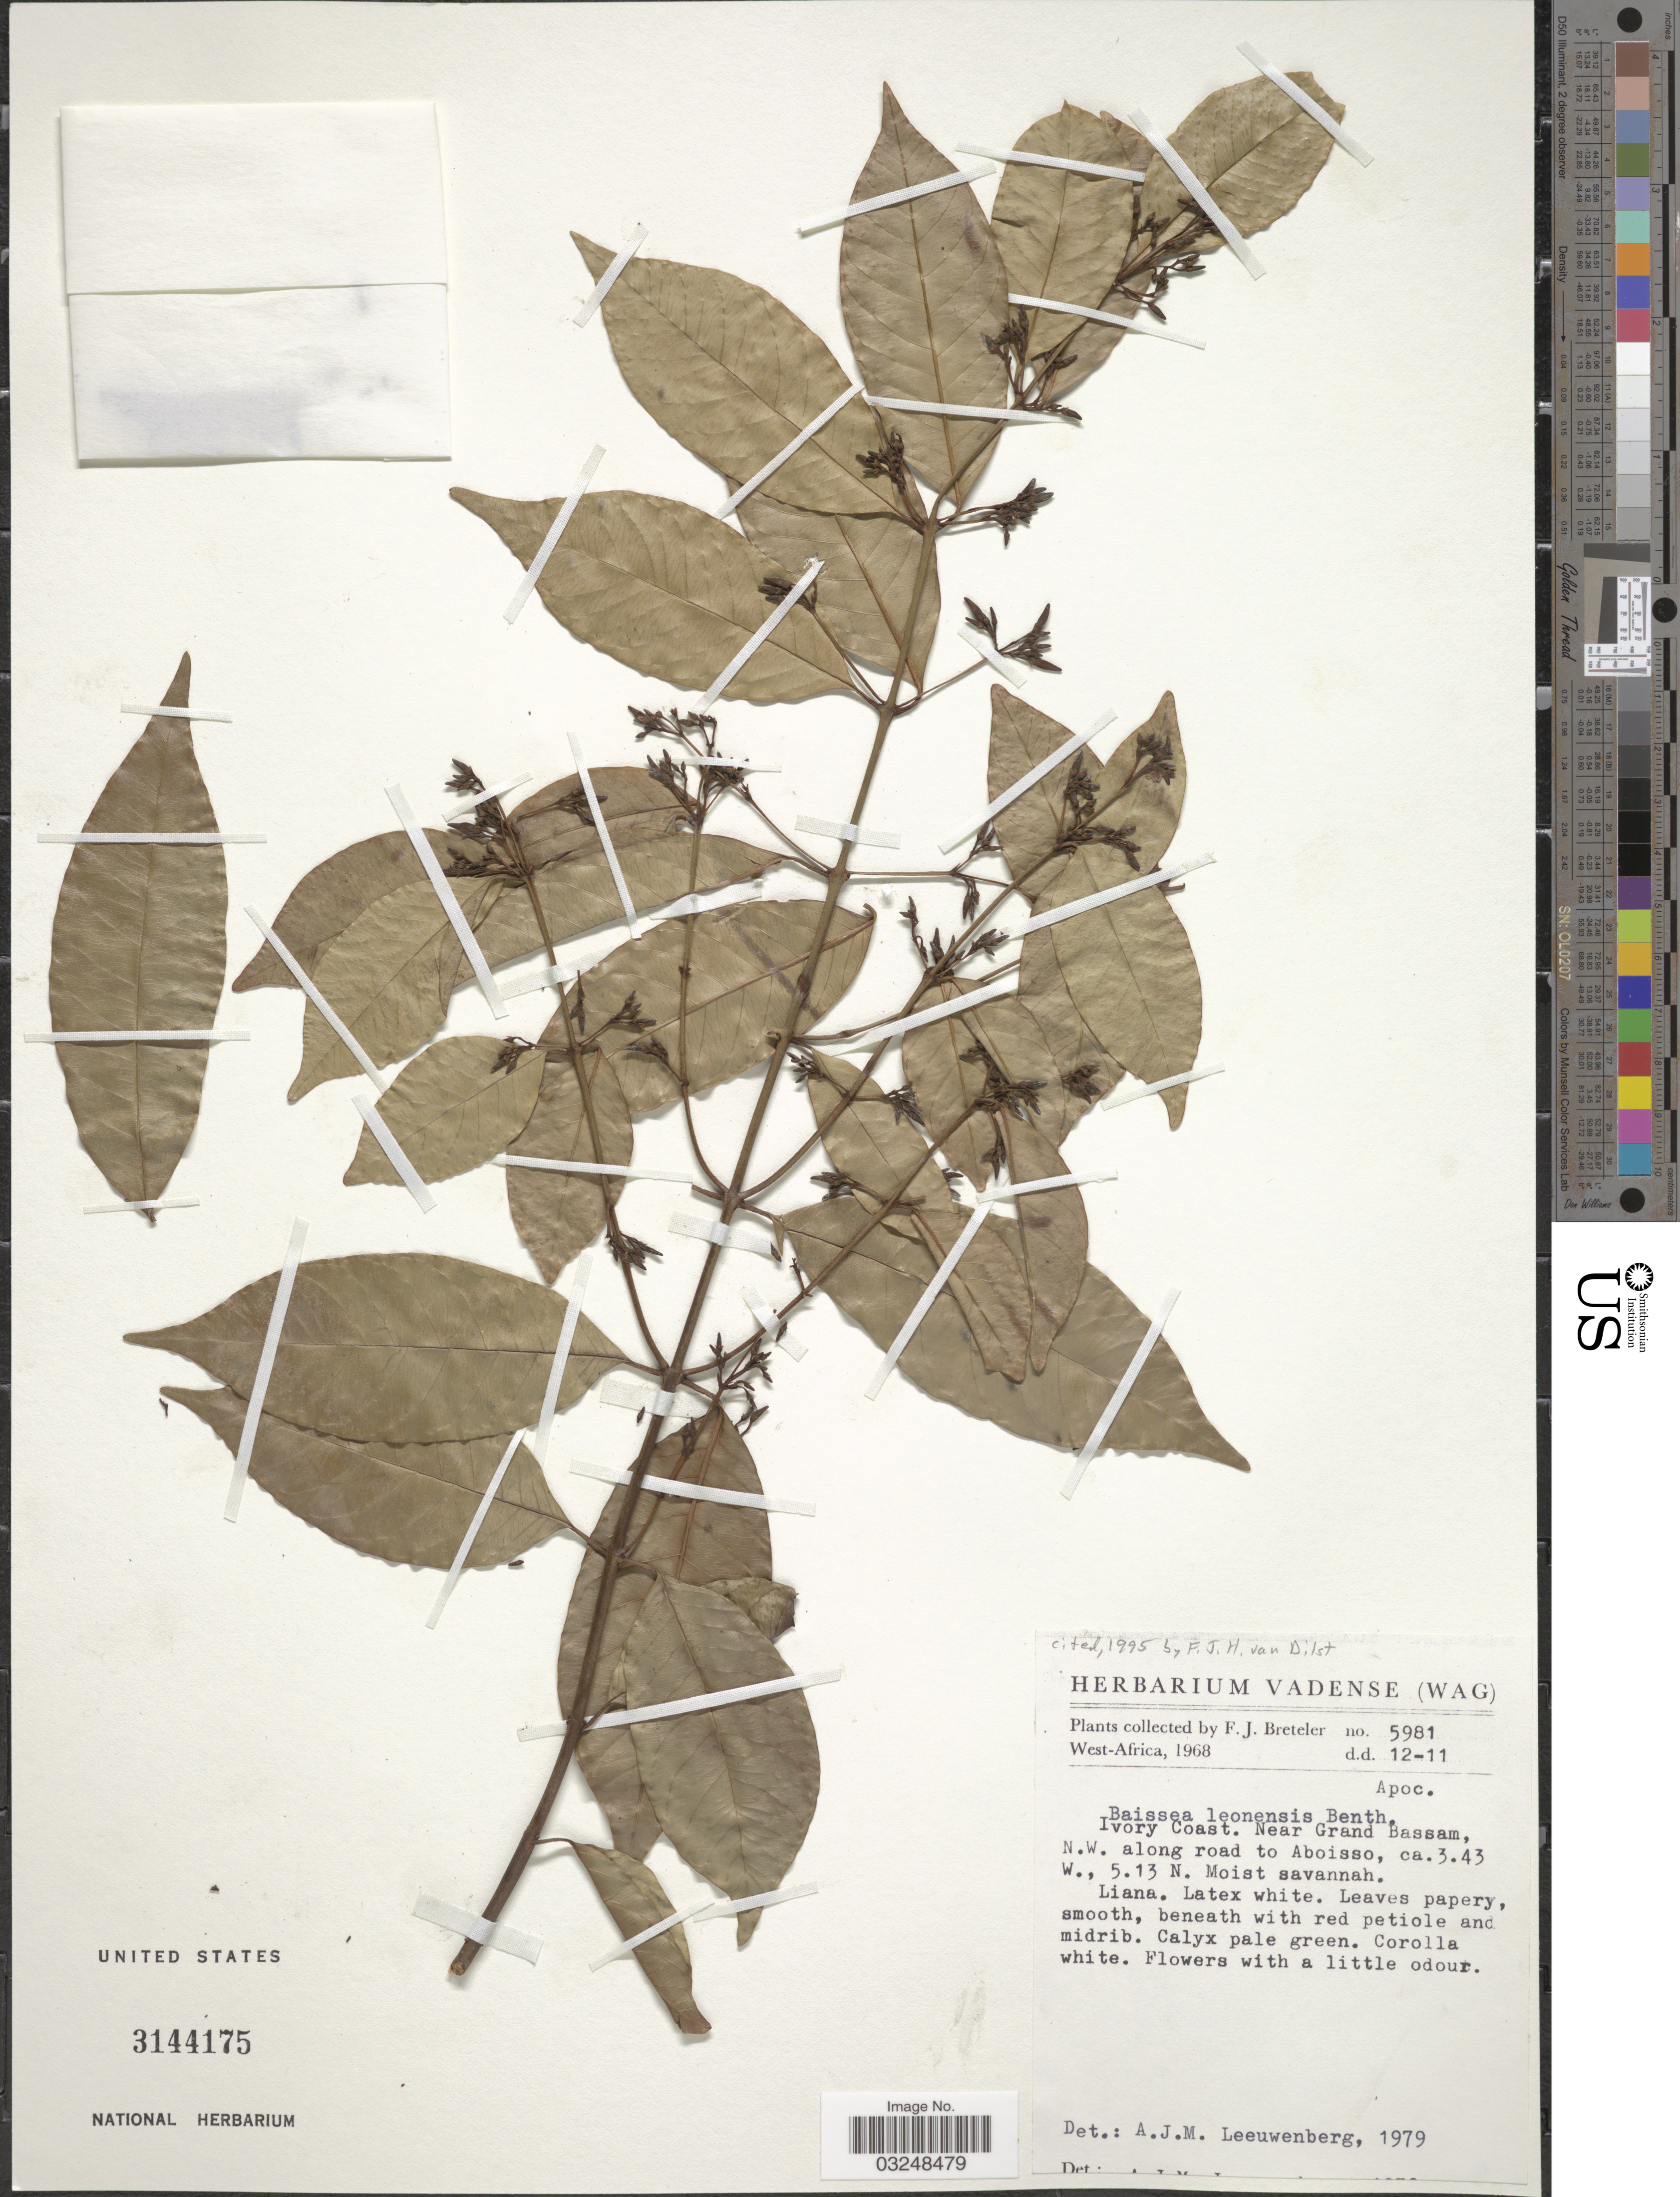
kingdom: Plantae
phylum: Tracheophyta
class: Magnoliopsida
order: Gentianales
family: Apocynaceae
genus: Baissea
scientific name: Baissea leonensis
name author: Benth.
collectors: F. J. Breteler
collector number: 5981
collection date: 1968-11-12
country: Ivory Coast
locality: West-Afrika, Ivory Coast, Near Grand Bassam, N.W. along road to Aboisso.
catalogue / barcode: US 3144175